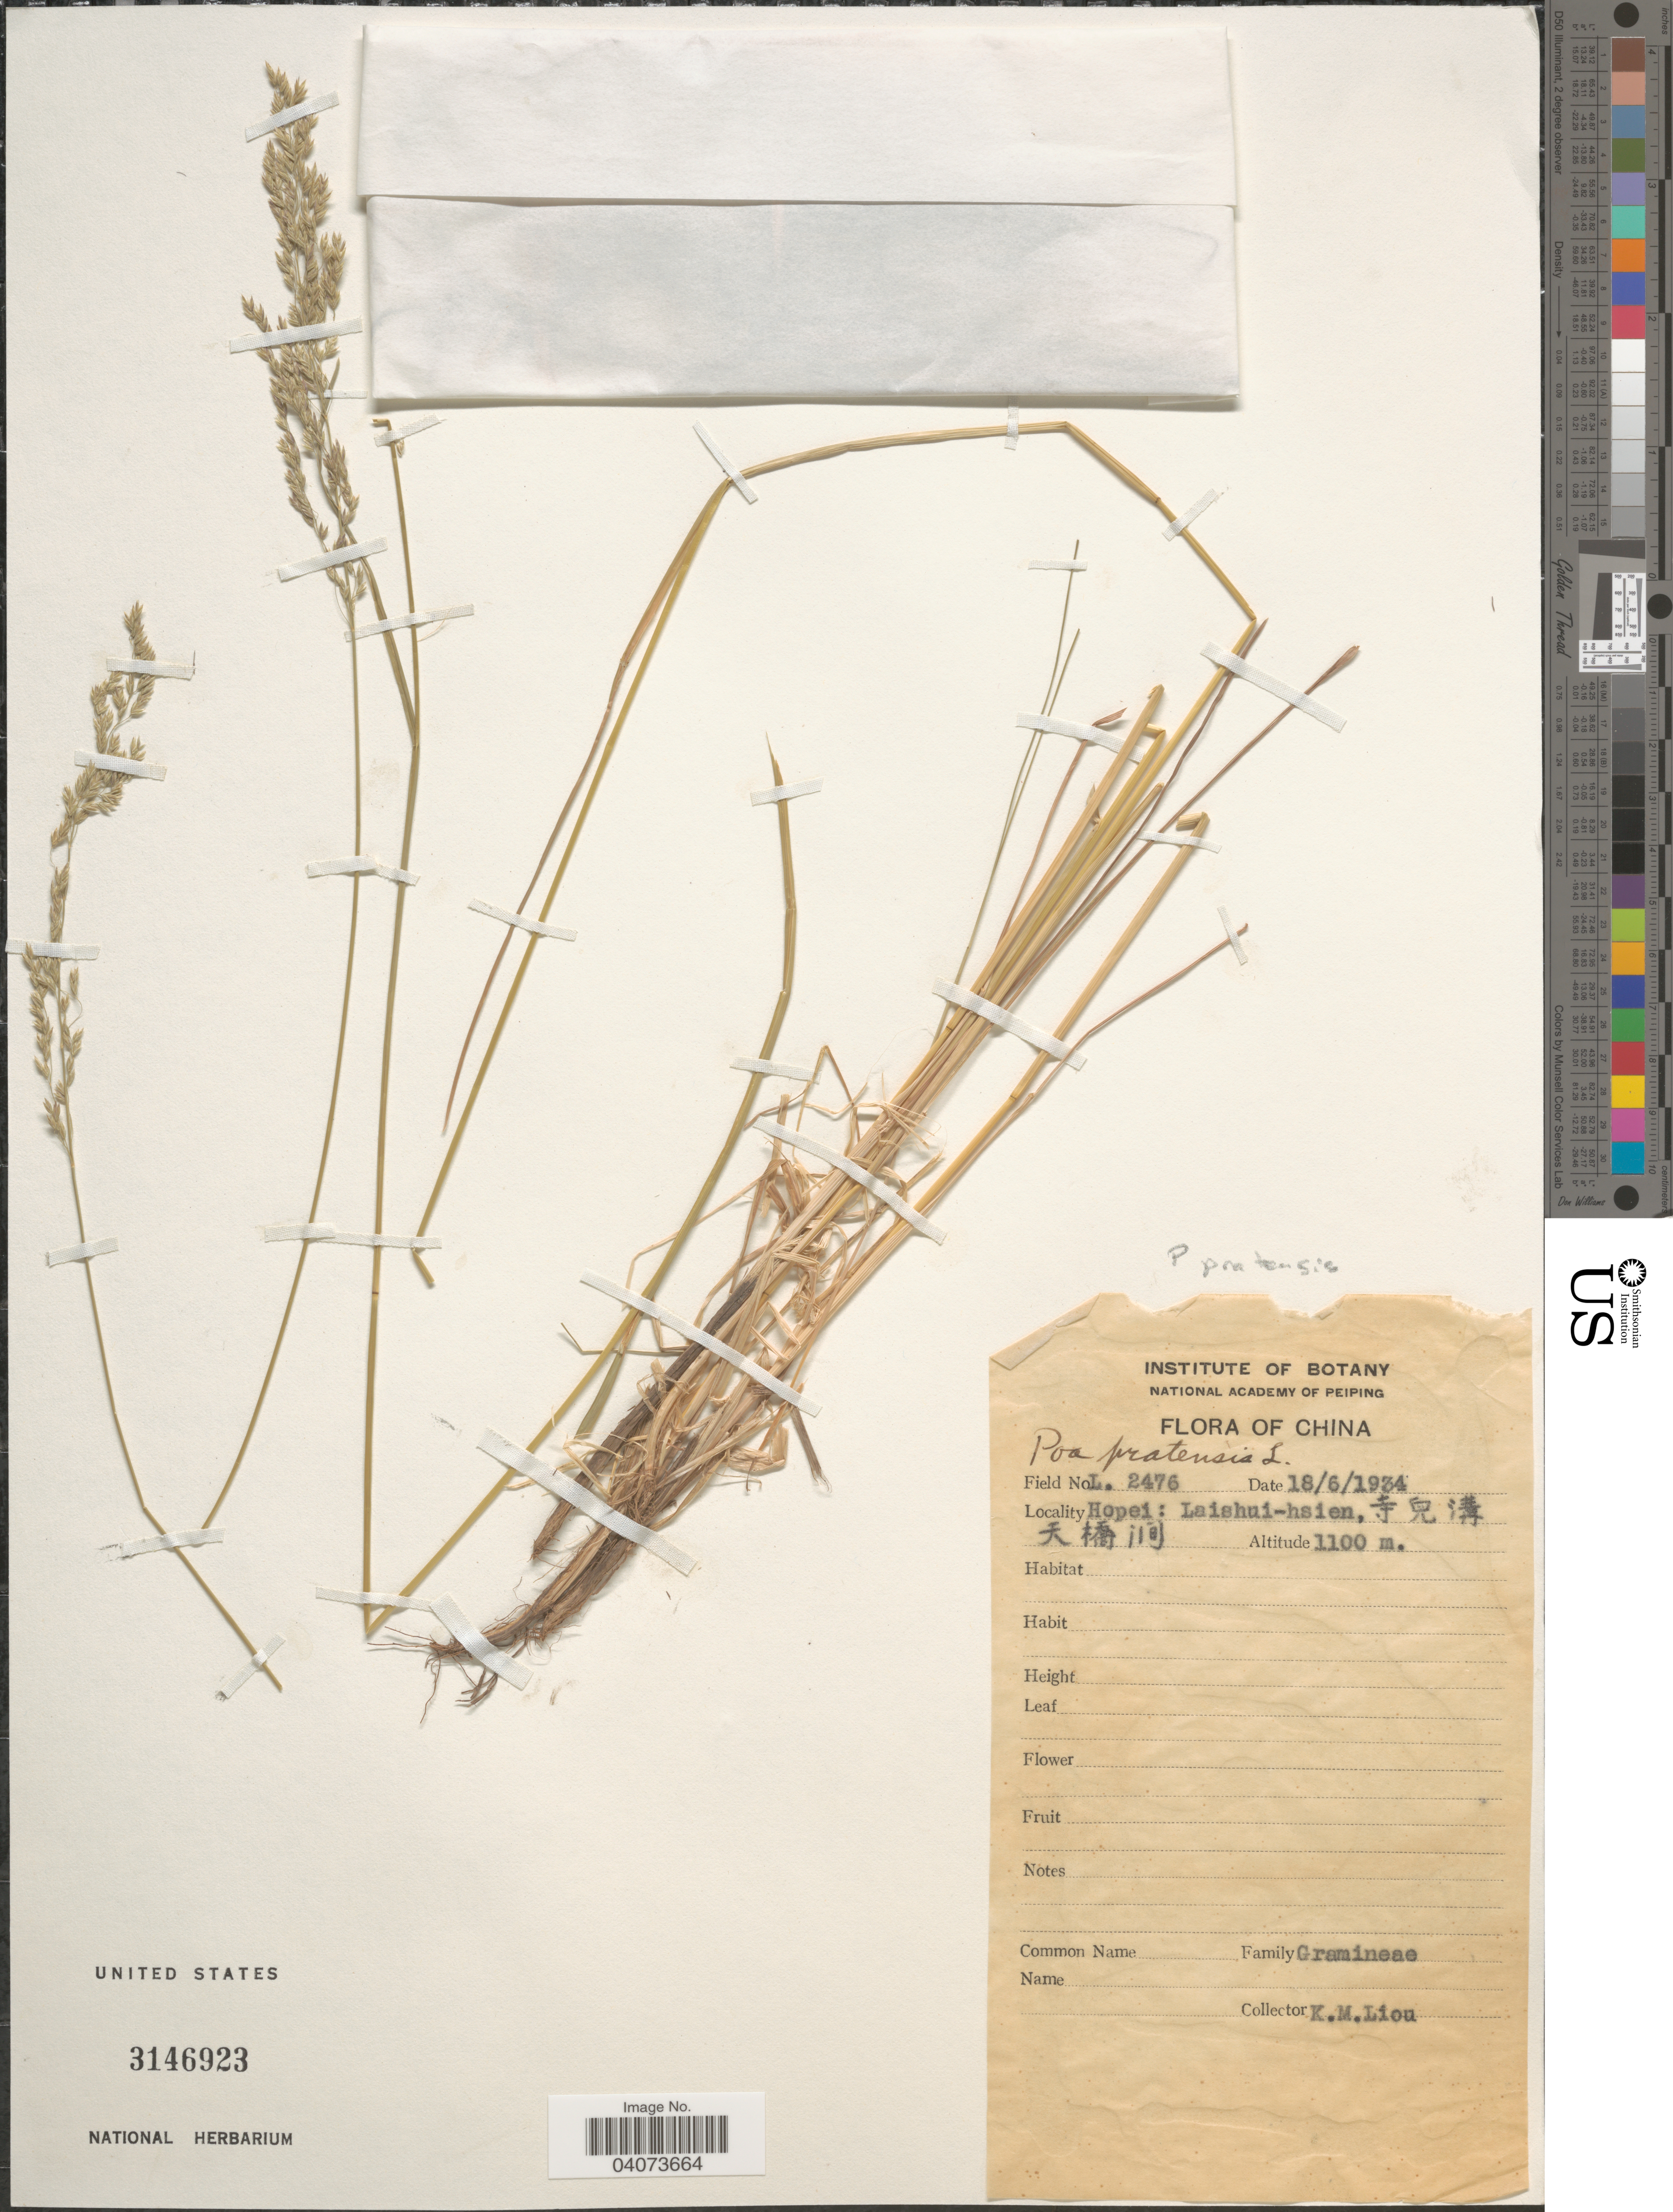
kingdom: Plantae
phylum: Tracheophyta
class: Liliopsida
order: Poales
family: Poaceae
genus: Poa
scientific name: Poa pratensis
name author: L.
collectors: K. M. Liou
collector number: L2476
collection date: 1934-06-18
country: China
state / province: Hebei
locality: Hopei: Laishui-hsien, X.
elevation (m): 1100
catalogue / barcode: US 3146923